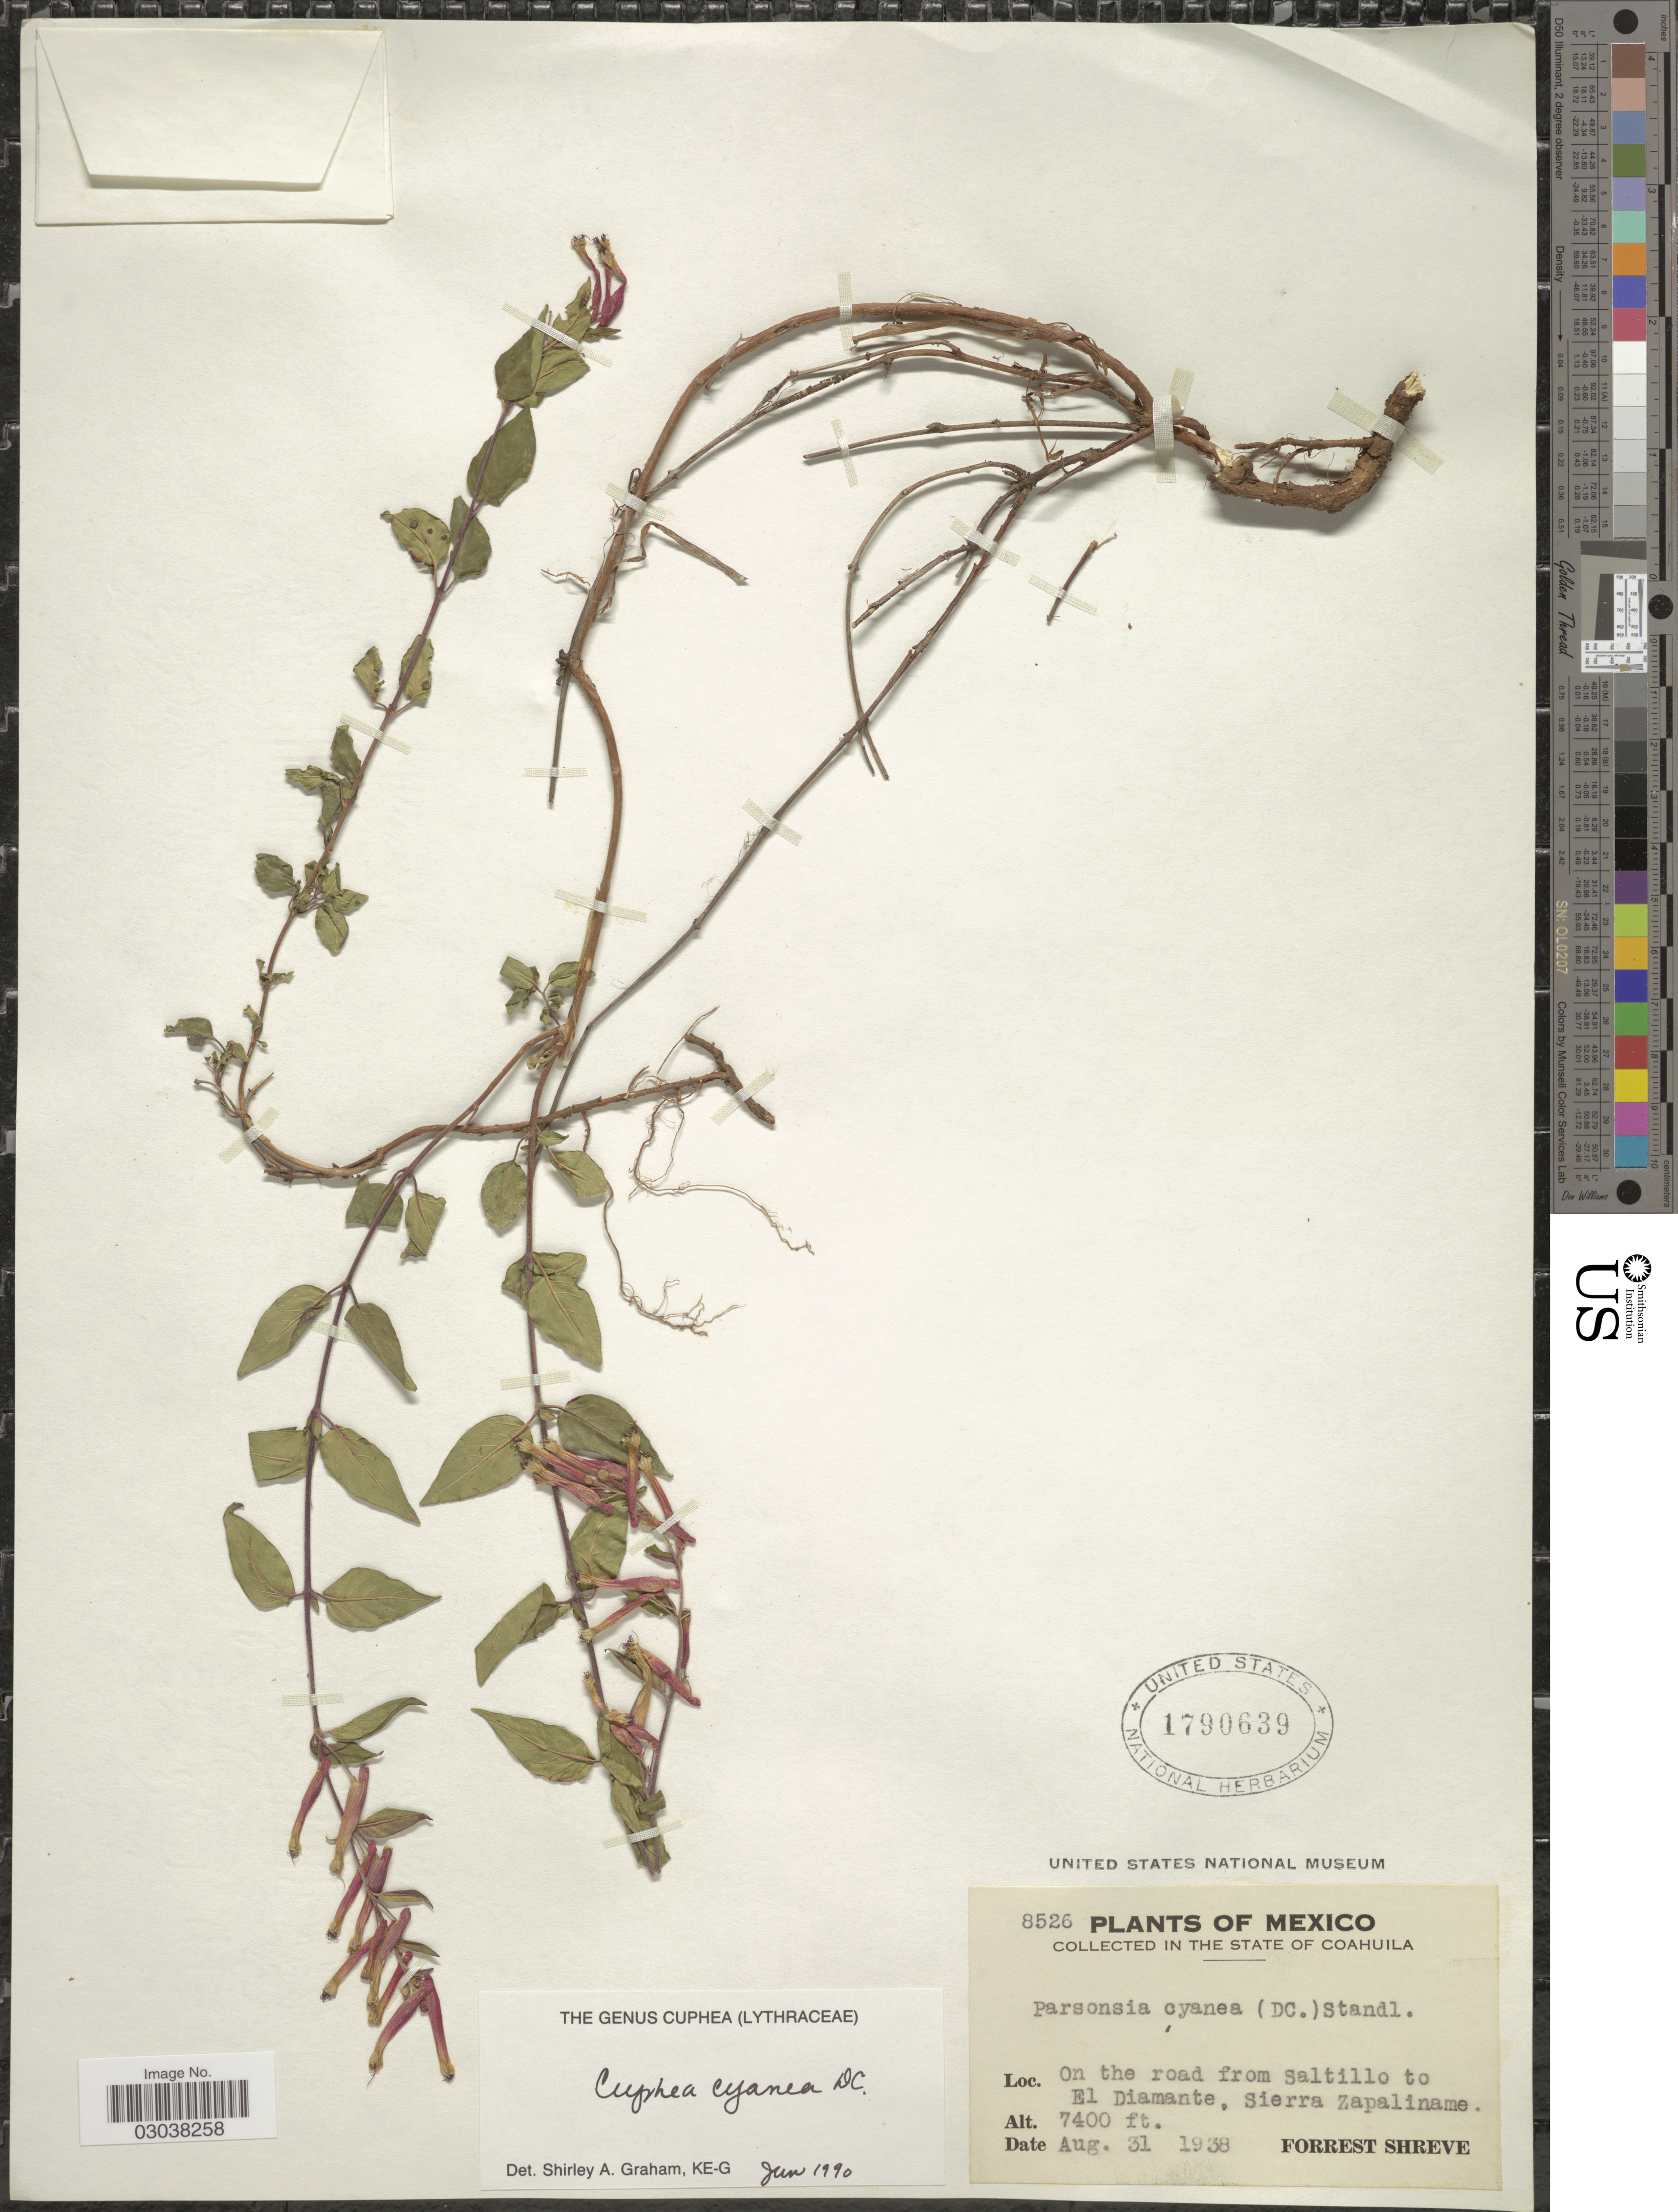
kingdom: Plantae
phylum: Tracheophyta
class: Magnoliopsida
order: Myrtales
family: Lythraceae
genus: Cuphea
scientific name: Cuphea cyanea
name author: DC.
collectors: F. Shreve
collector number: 8526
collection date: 1938-08-31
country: Mexico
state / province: Coahuila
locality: On the road from Saltillo to El Diamante, Sierra Zapaliname.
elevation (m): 2256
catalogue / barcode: US 1790639